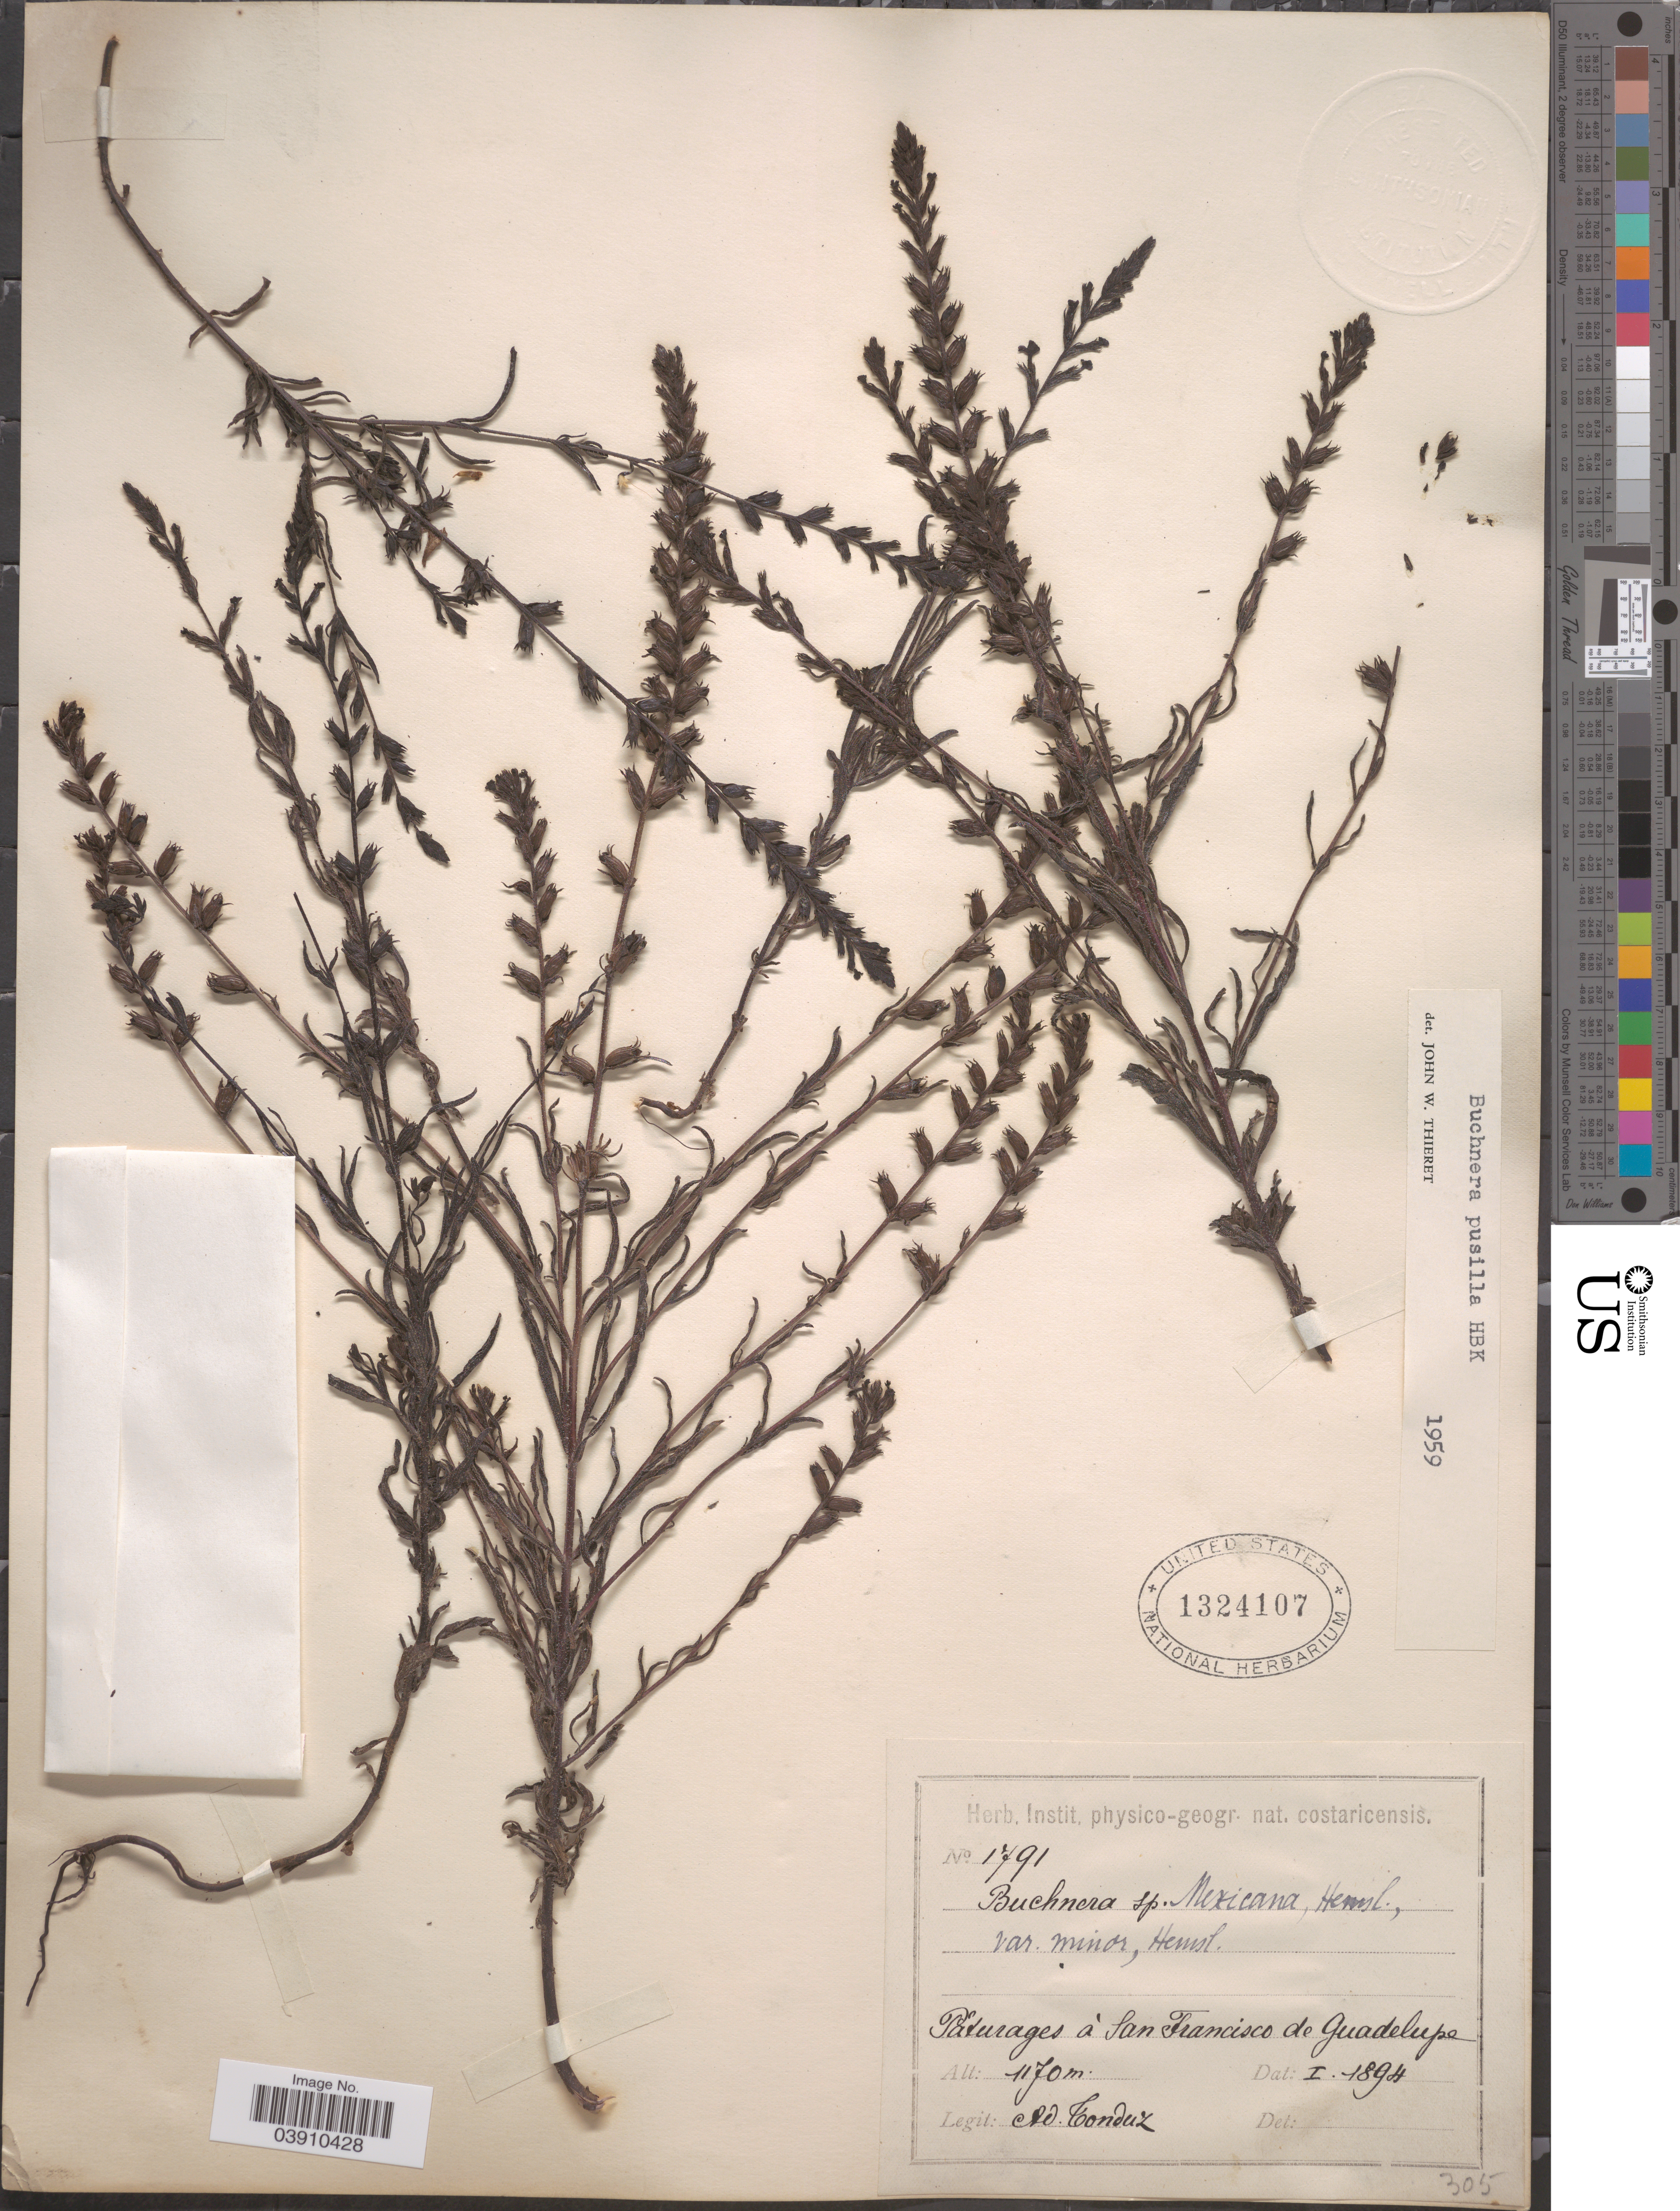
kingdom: Plantae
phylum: Tracheophyta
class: Magnoliopsida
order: Lamiales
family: Orobanchaceae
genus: Buchnera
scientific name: Buchnera pusilla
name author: Kunth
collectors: A. Tonduz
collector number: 1791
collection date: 1894-01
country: Costa Rica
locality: Pâturages á San Francisco de Guadelupe.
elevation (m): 1170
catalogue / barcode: US 1324107